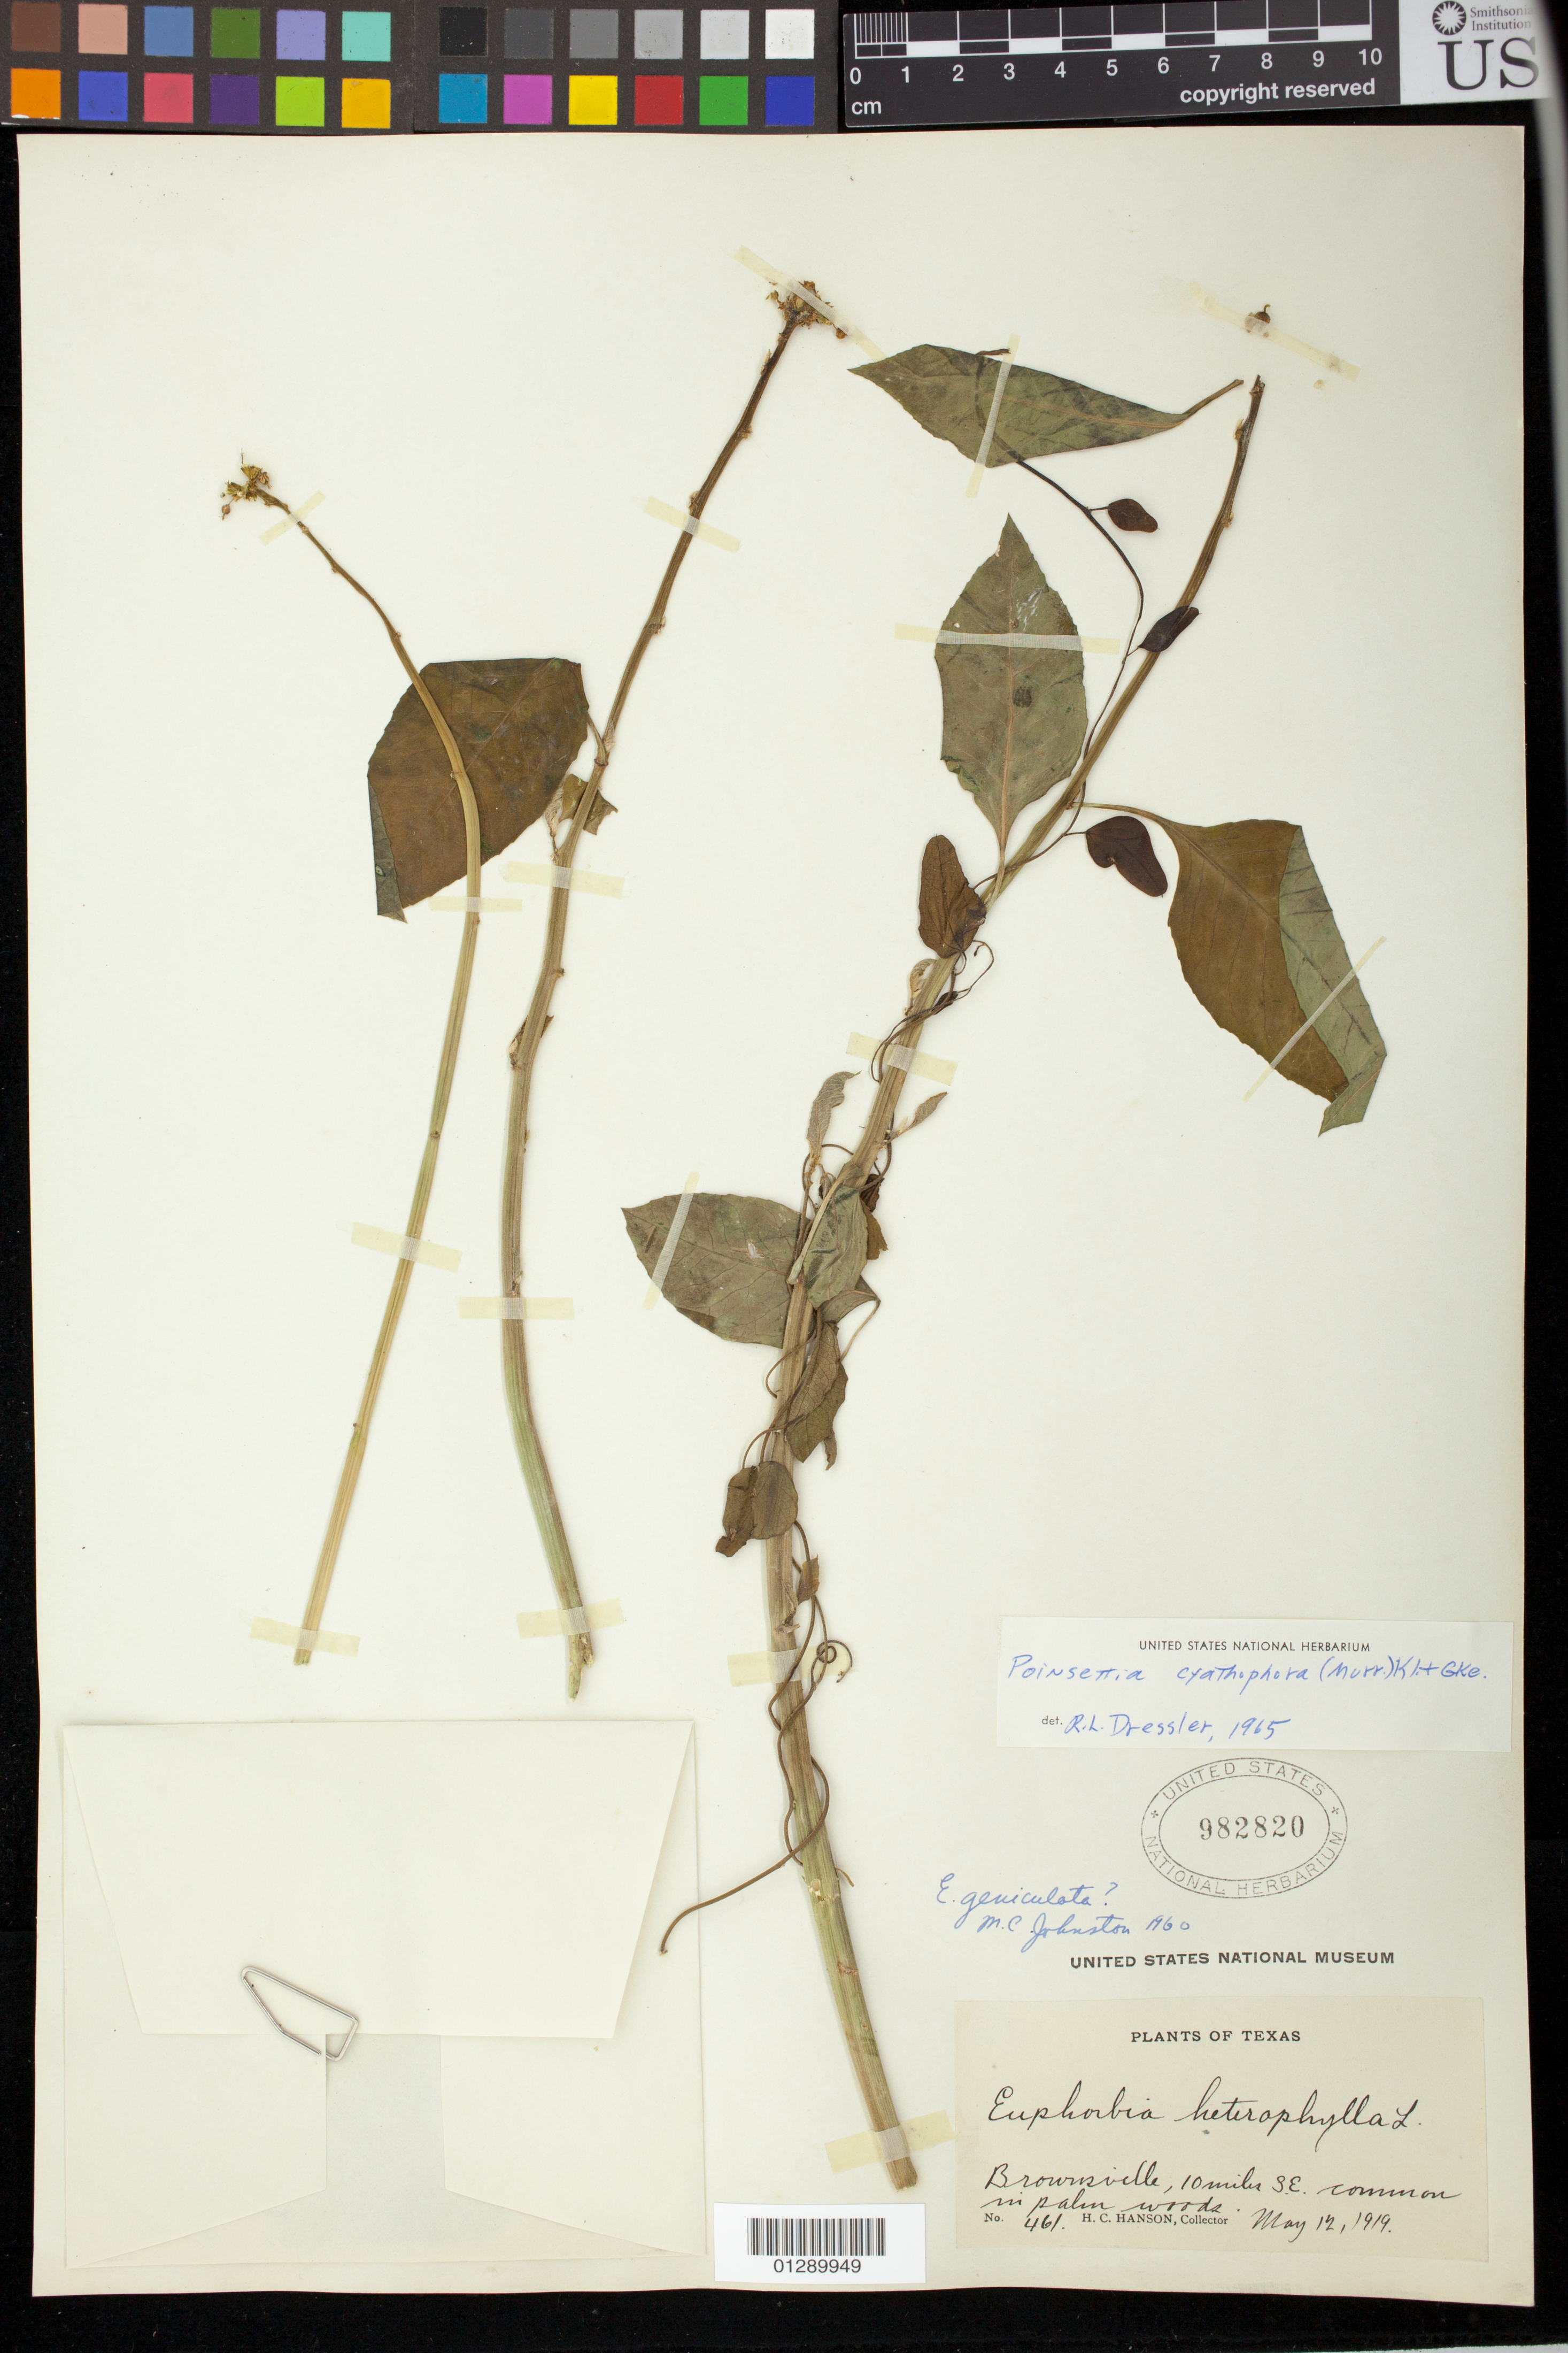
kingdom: Plantae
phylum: Tracheophyta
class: Magnoliopsida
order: Malpighiales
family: Euphorbiaceae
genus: Euphorbia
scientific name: Euphorbia heterophylla var. cyathophora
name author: (Murr.) Griseb.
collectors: H. Hanson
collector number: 461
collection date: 1919-05-12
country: United States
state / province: Texas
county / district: Cameron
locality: Brownsville, 10 miles S.E.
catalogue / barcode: US 982820